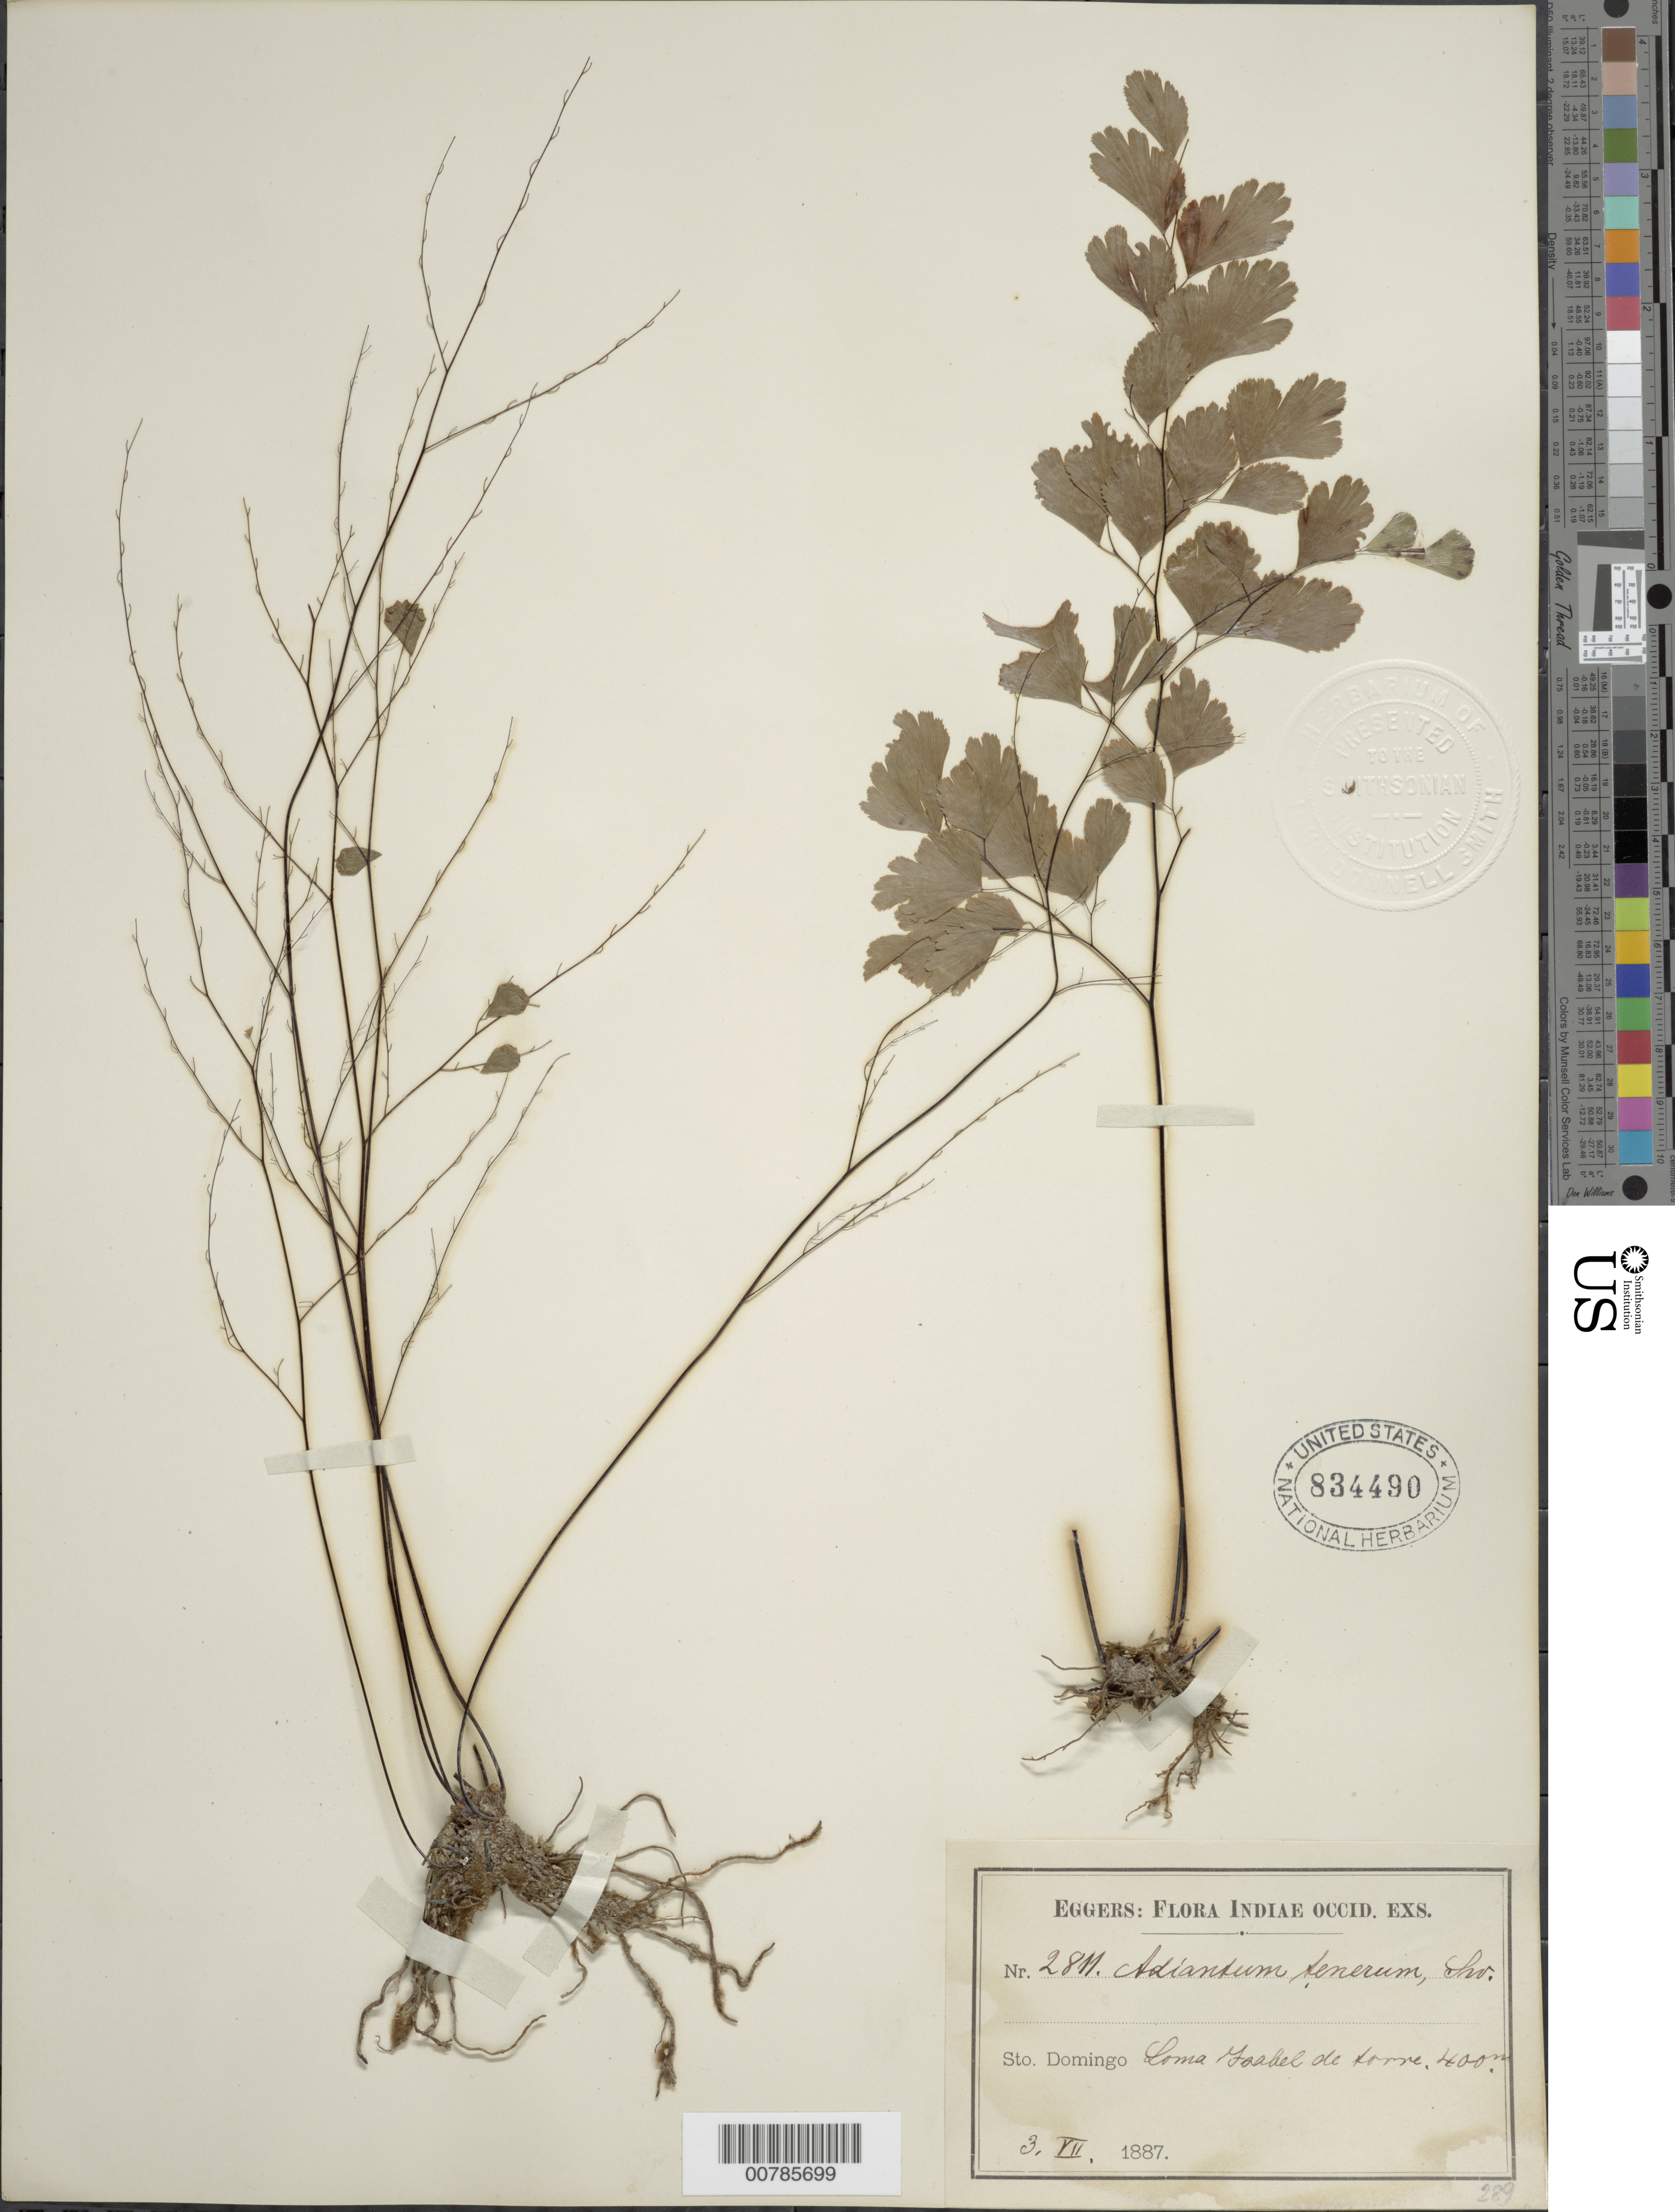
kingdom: Plantae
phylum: Tracheophyta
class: Polypodiopsida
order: Polypodiales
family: Pteridaceae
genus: Adiantum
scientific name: Adiantum tenerum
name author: Sw.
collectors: H. F. A. von Eggers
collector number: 2811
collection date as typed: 03 Jul 1887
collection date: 1887-07-03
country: Dominican Republic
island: Hispaniola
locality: Loma Gaabel de Torre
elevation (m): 400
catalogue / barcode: US 834490